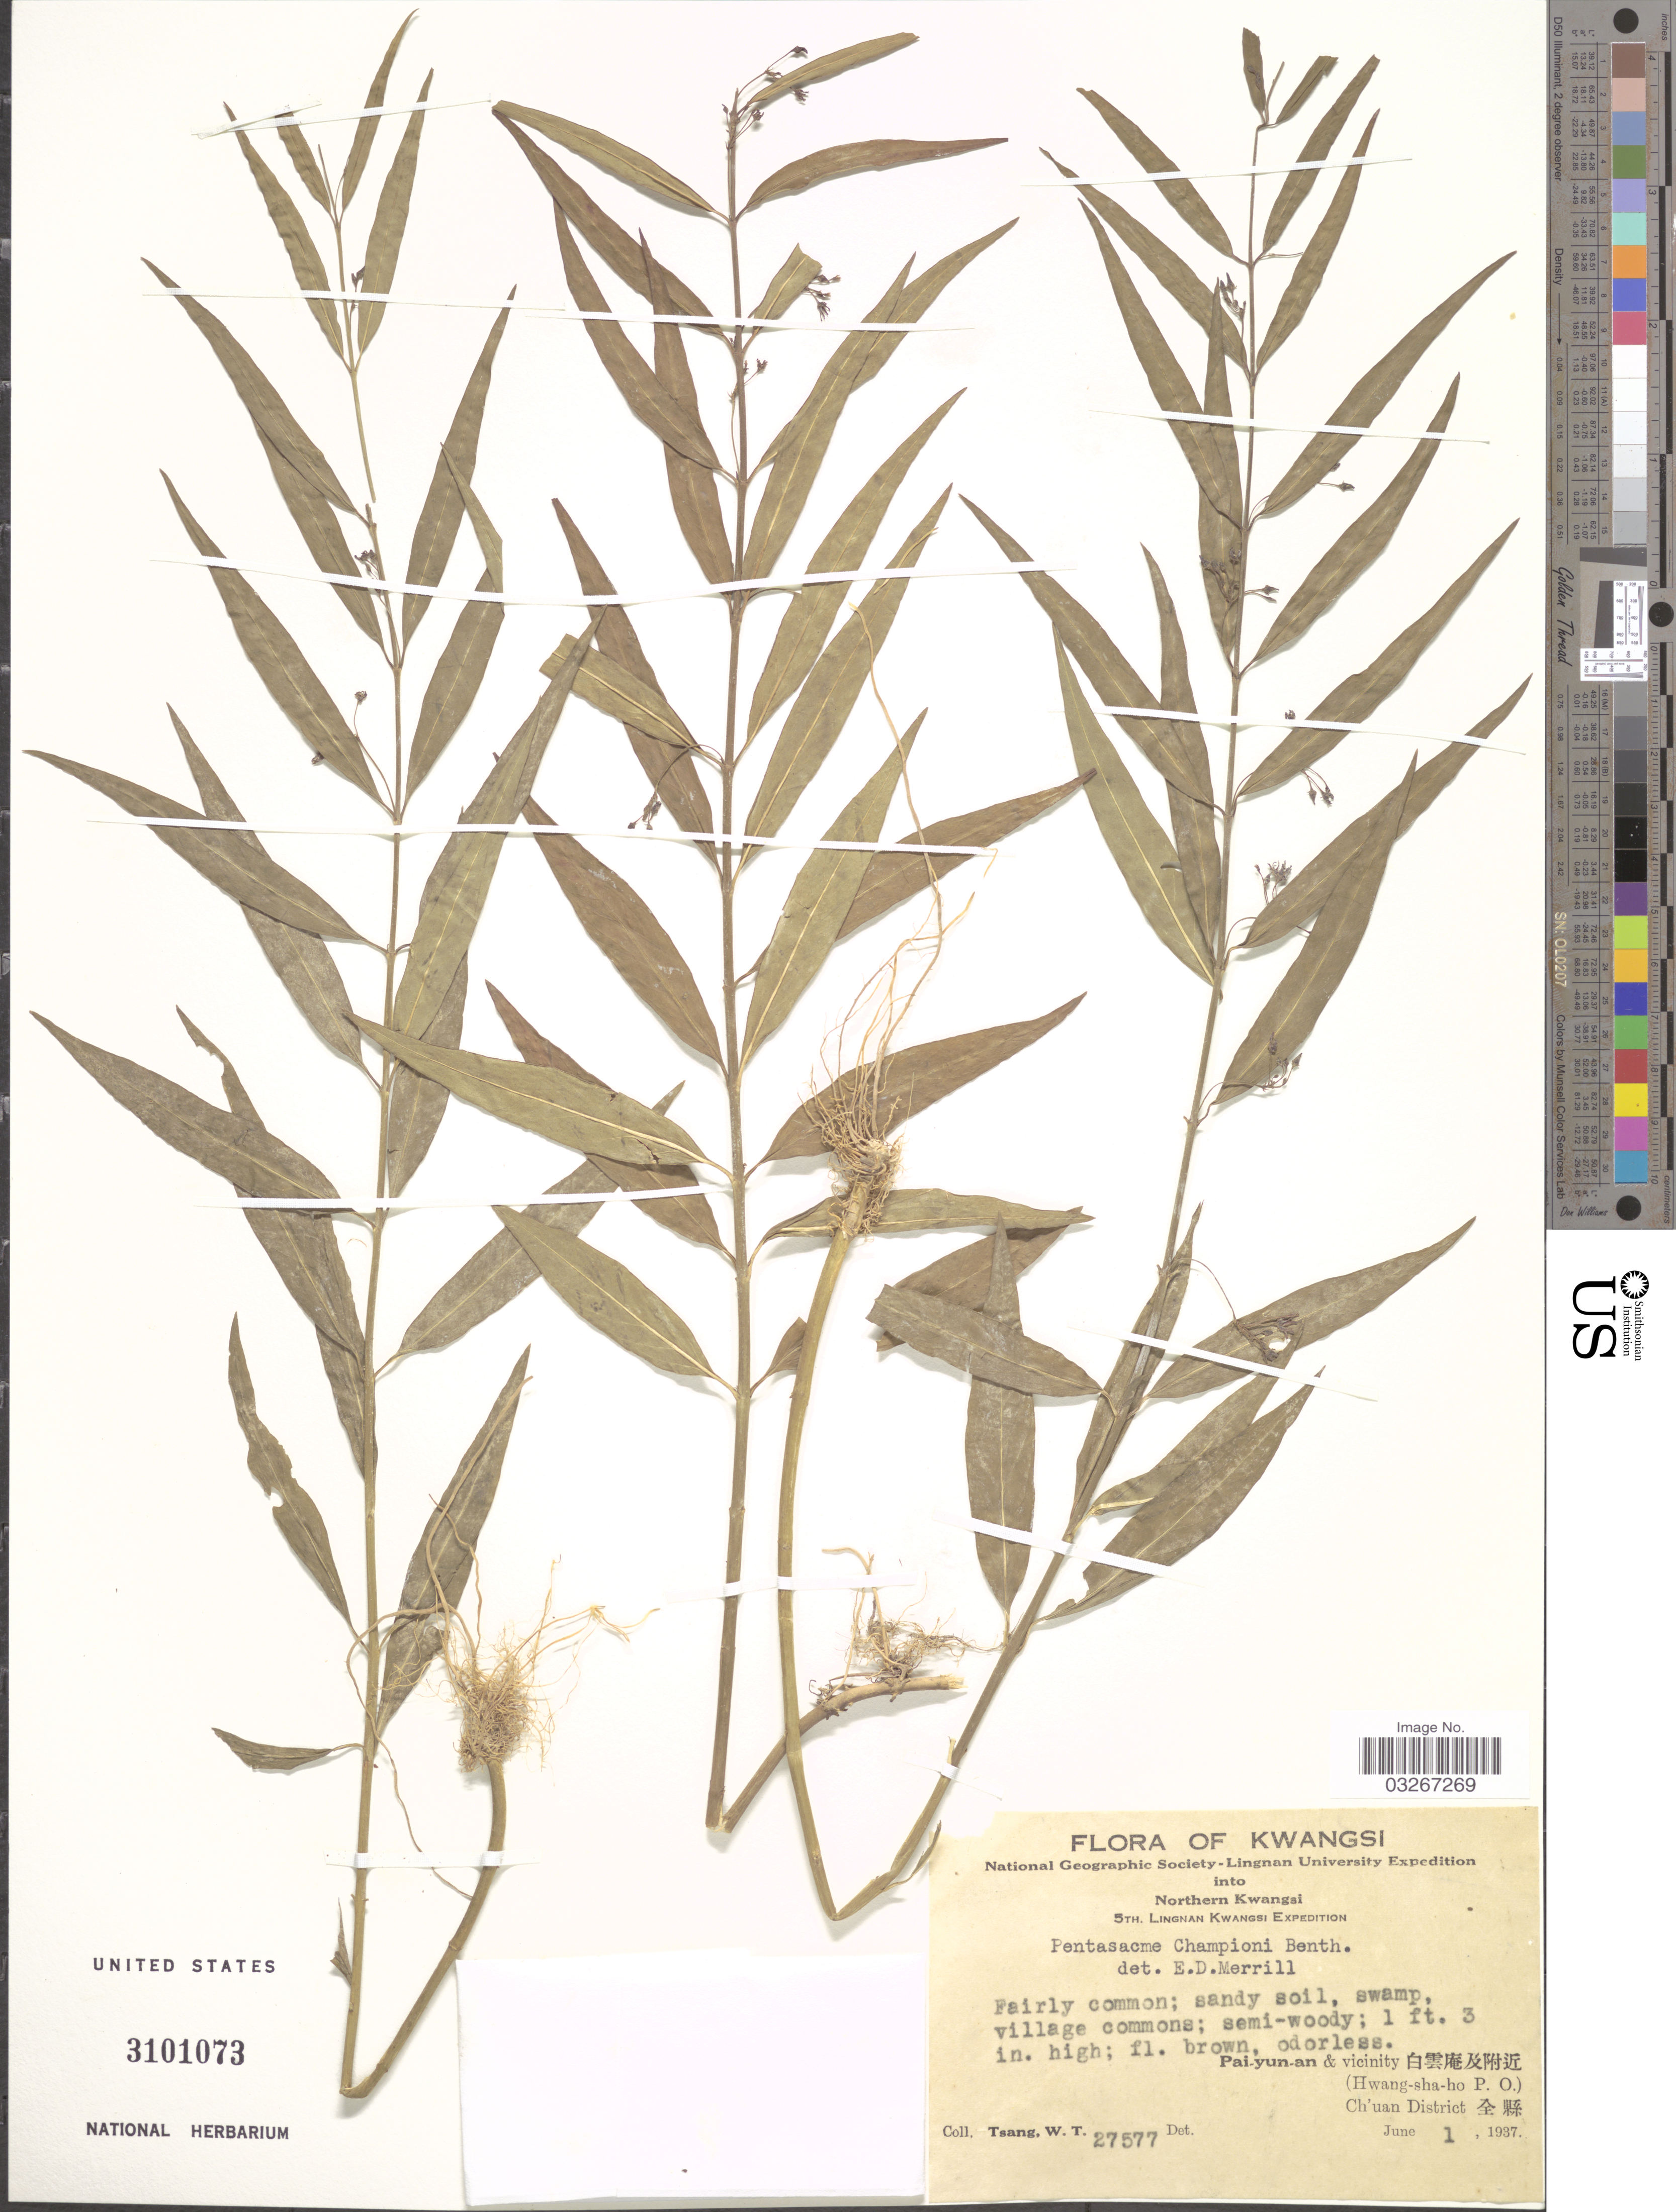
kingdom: Plantae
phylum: Tracheophyta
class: Magnoliopsida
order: Gentianales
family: Apocynaceae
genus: Pentasacme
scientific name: Pentasacme caudatum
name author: Wall. ex Wight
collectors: W. T. Tsang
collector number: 27577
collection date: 1937-06-01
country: China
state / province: Guangxi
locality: Kwangsi. Northern Kwangsi. Pai-yun-an & vicinity X. (Hwang-sha-ho P. O.) Ch'uan District X.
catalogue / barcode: US 3101073